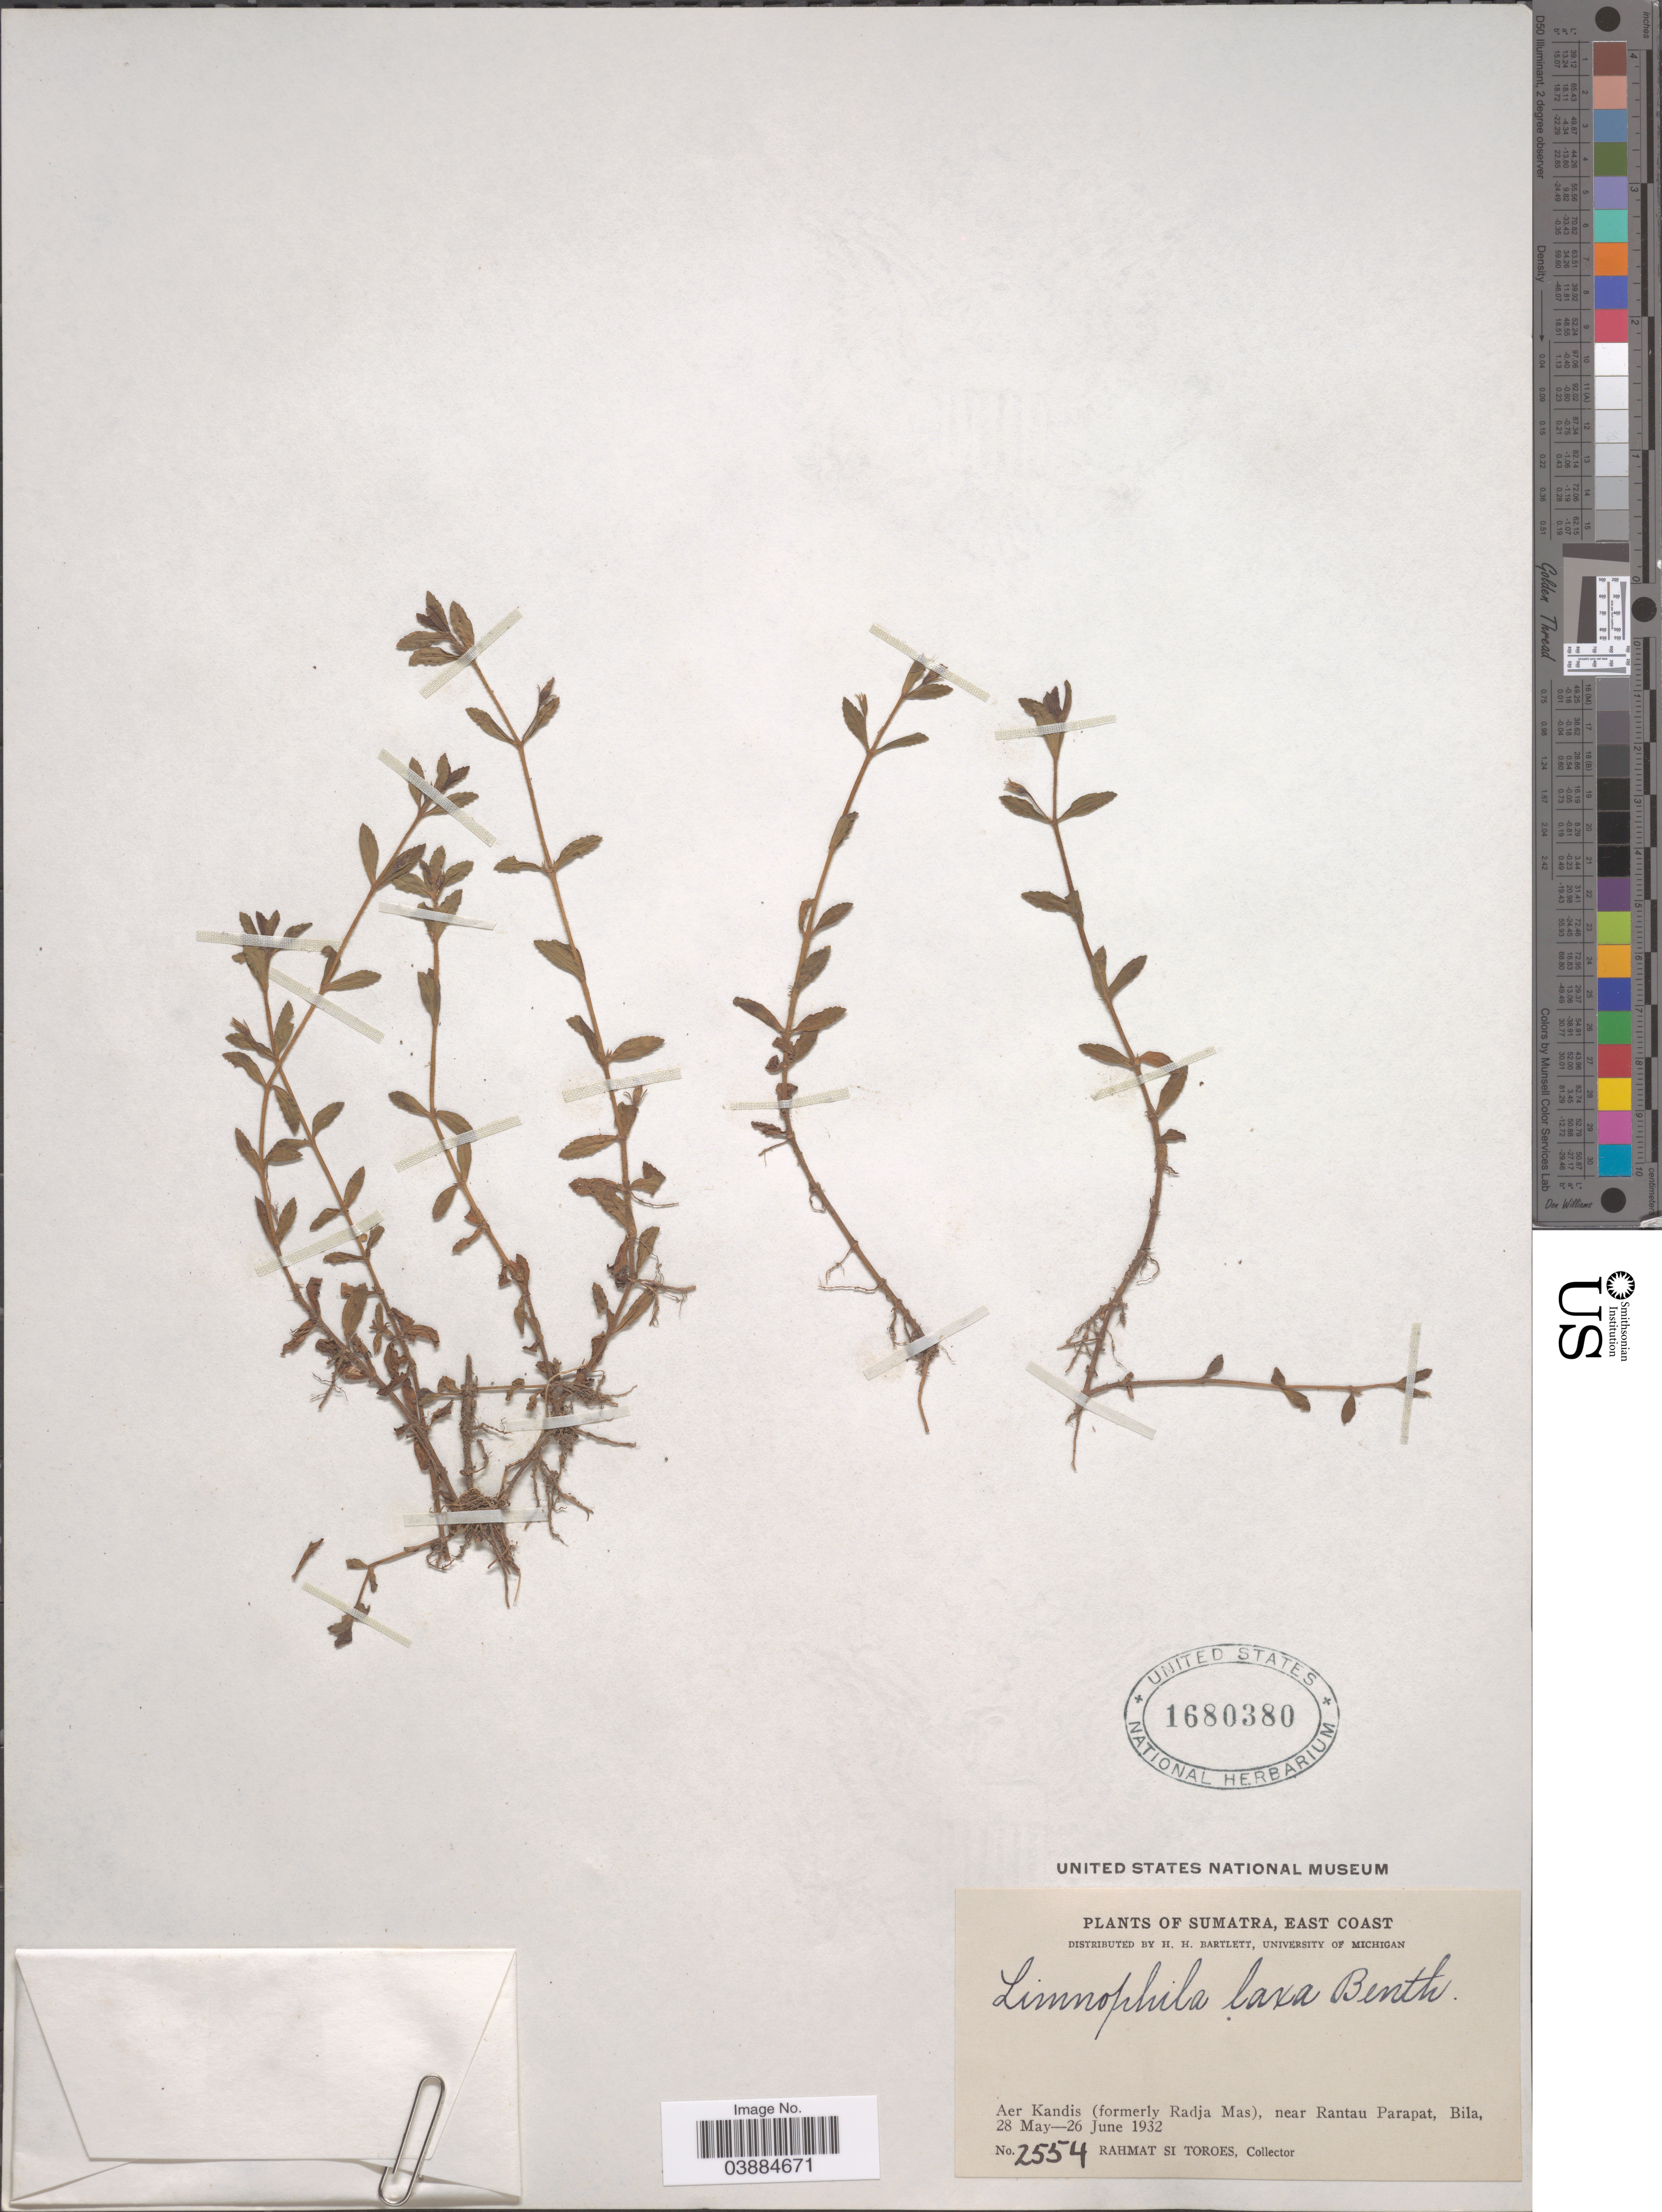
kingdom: Plantae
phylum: Tracheophyta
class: Magnoliopsida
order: Lamiales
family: Plantaginaceae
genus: Limnophila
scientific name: Limnophila laxa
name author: Benth.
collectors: Rahmat Si Boeea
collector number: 2554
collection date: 1932-05-28/1932-06-26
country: Indonesia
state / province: Sumatra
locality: East Coast. Aer Kandis (formerly Radja Mas), near Rantau Parapat, Bila.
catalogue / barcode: US 1680380